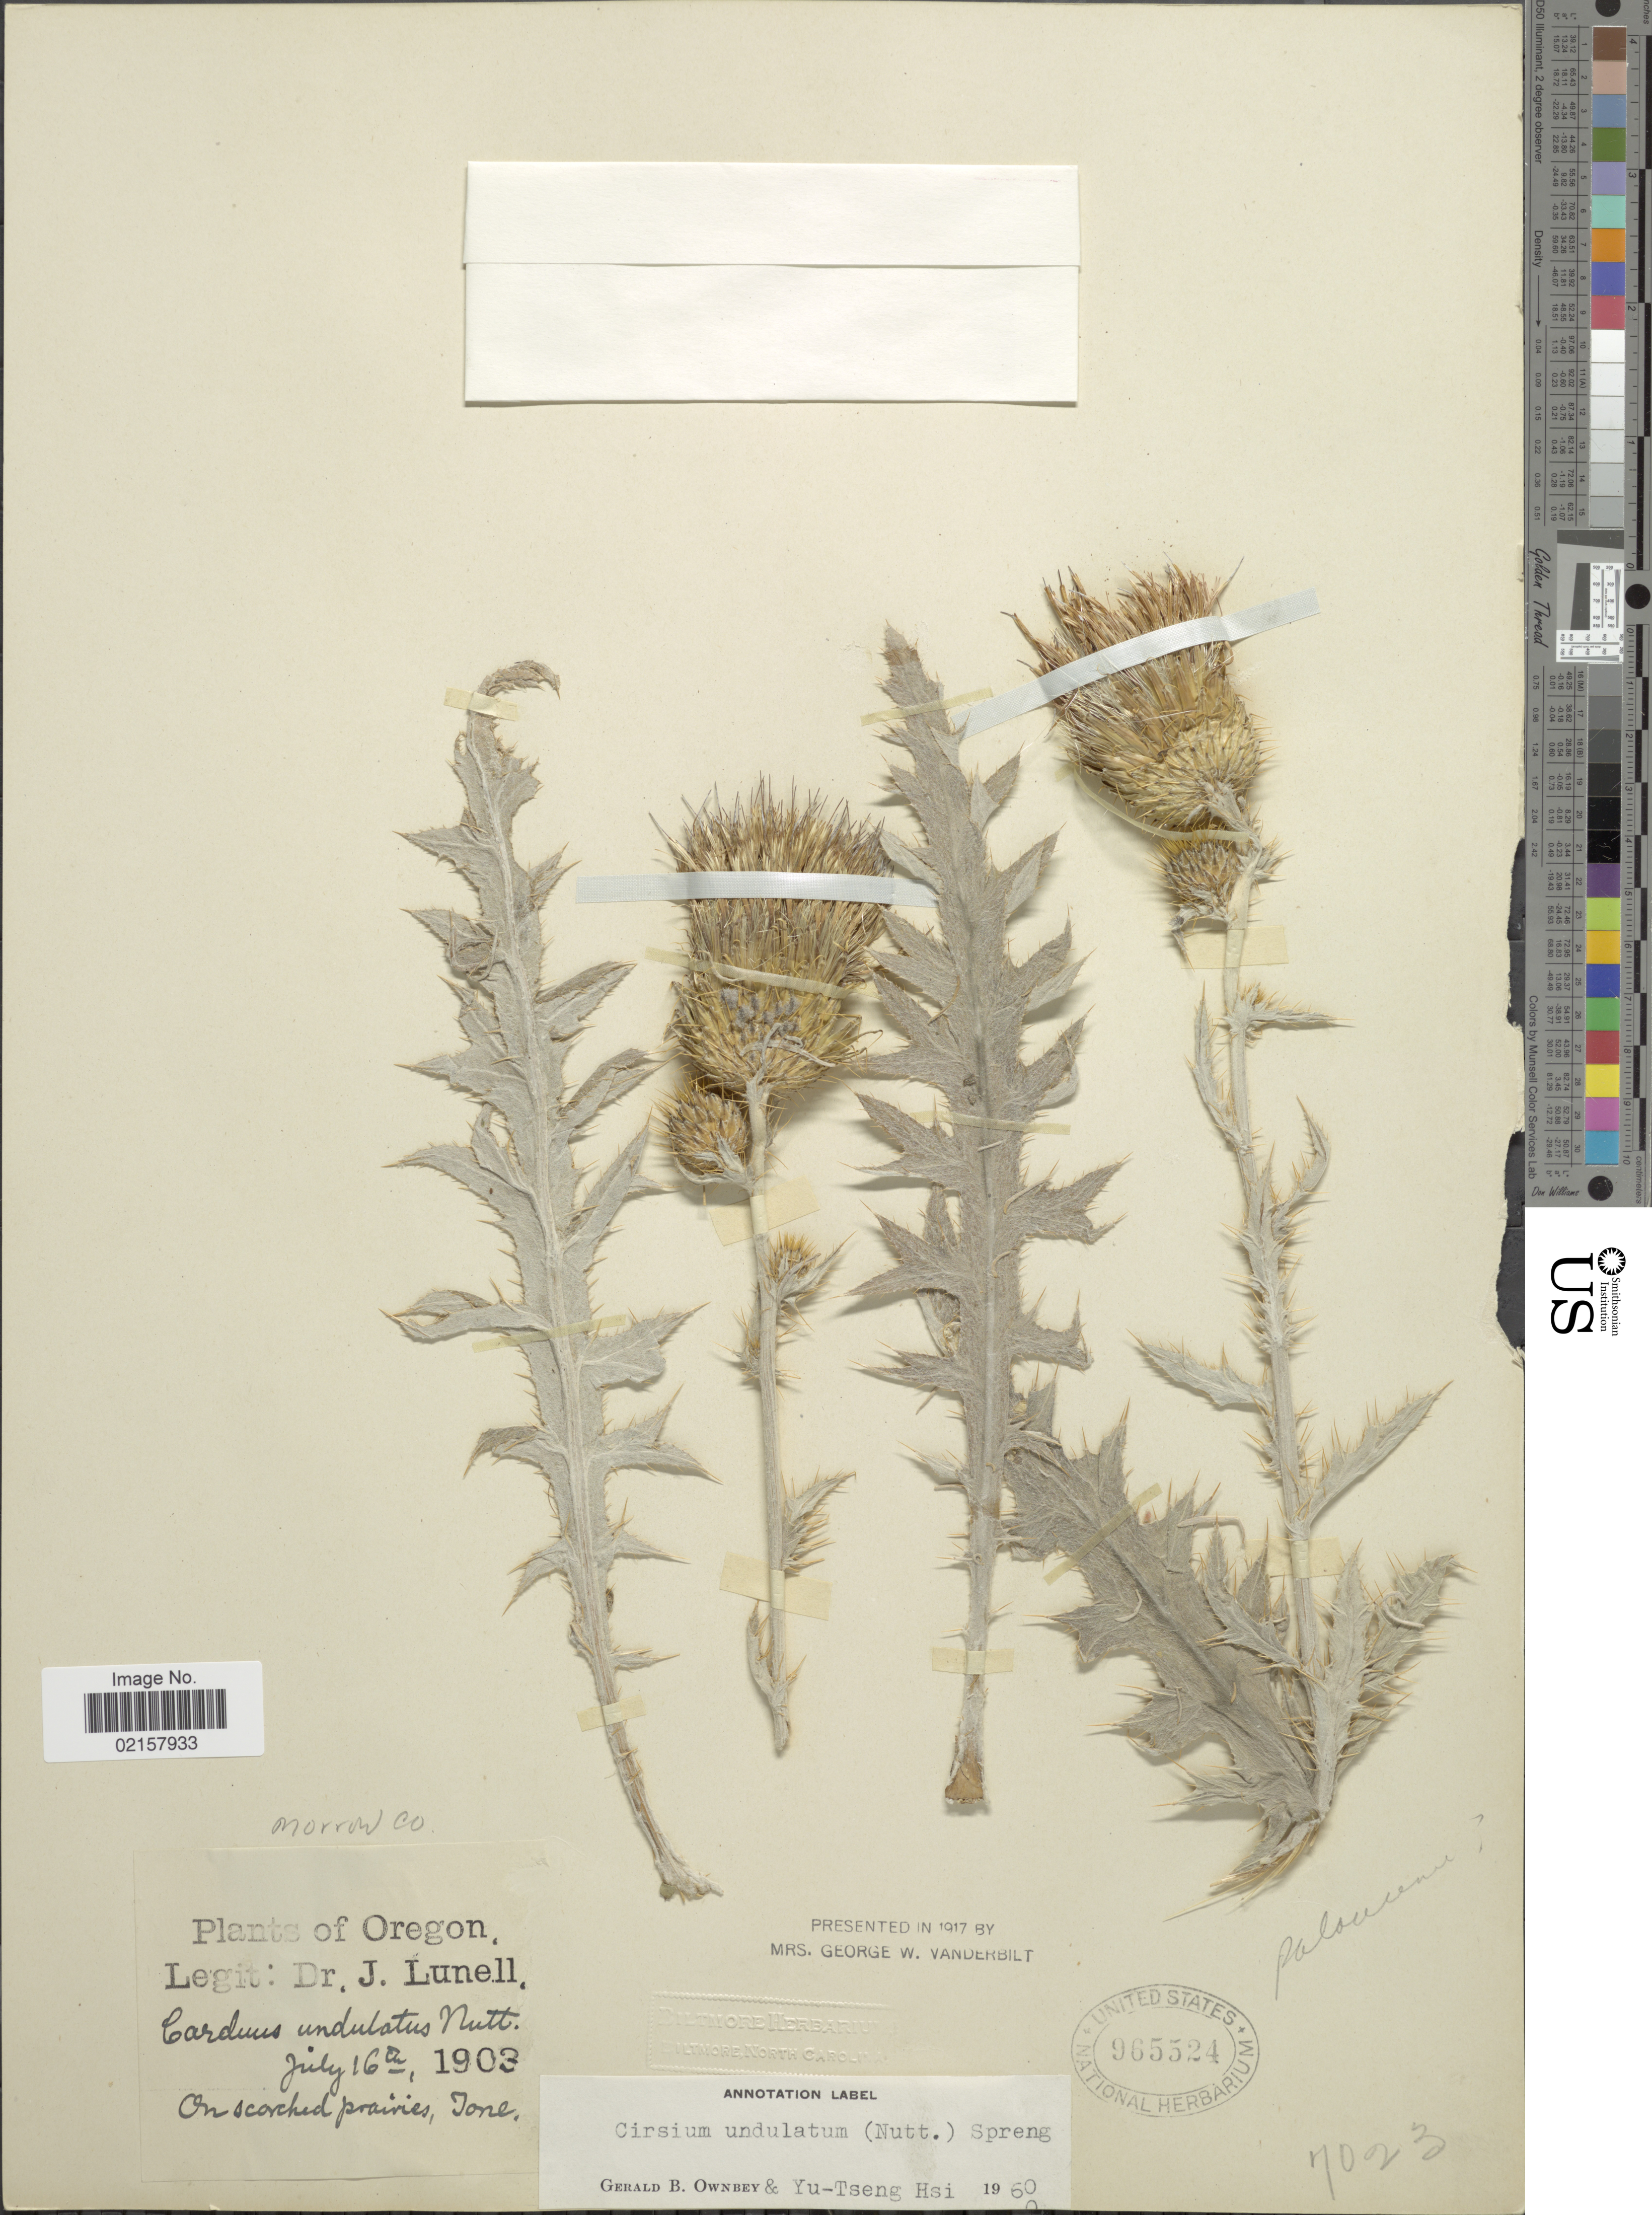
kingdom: Plantae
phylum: Tracheophyta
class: Magnoliopsida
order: Asterales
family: Asteraceae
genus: Cirsium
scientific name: Cirsium undulatum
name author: (Nutt.) Spreng.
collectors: J. Lunell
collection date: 1903-07-16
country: United States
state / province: Oregon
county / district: Morrow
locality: Morrow Co., on scorched prairies, Tone.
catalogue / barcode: US 965524